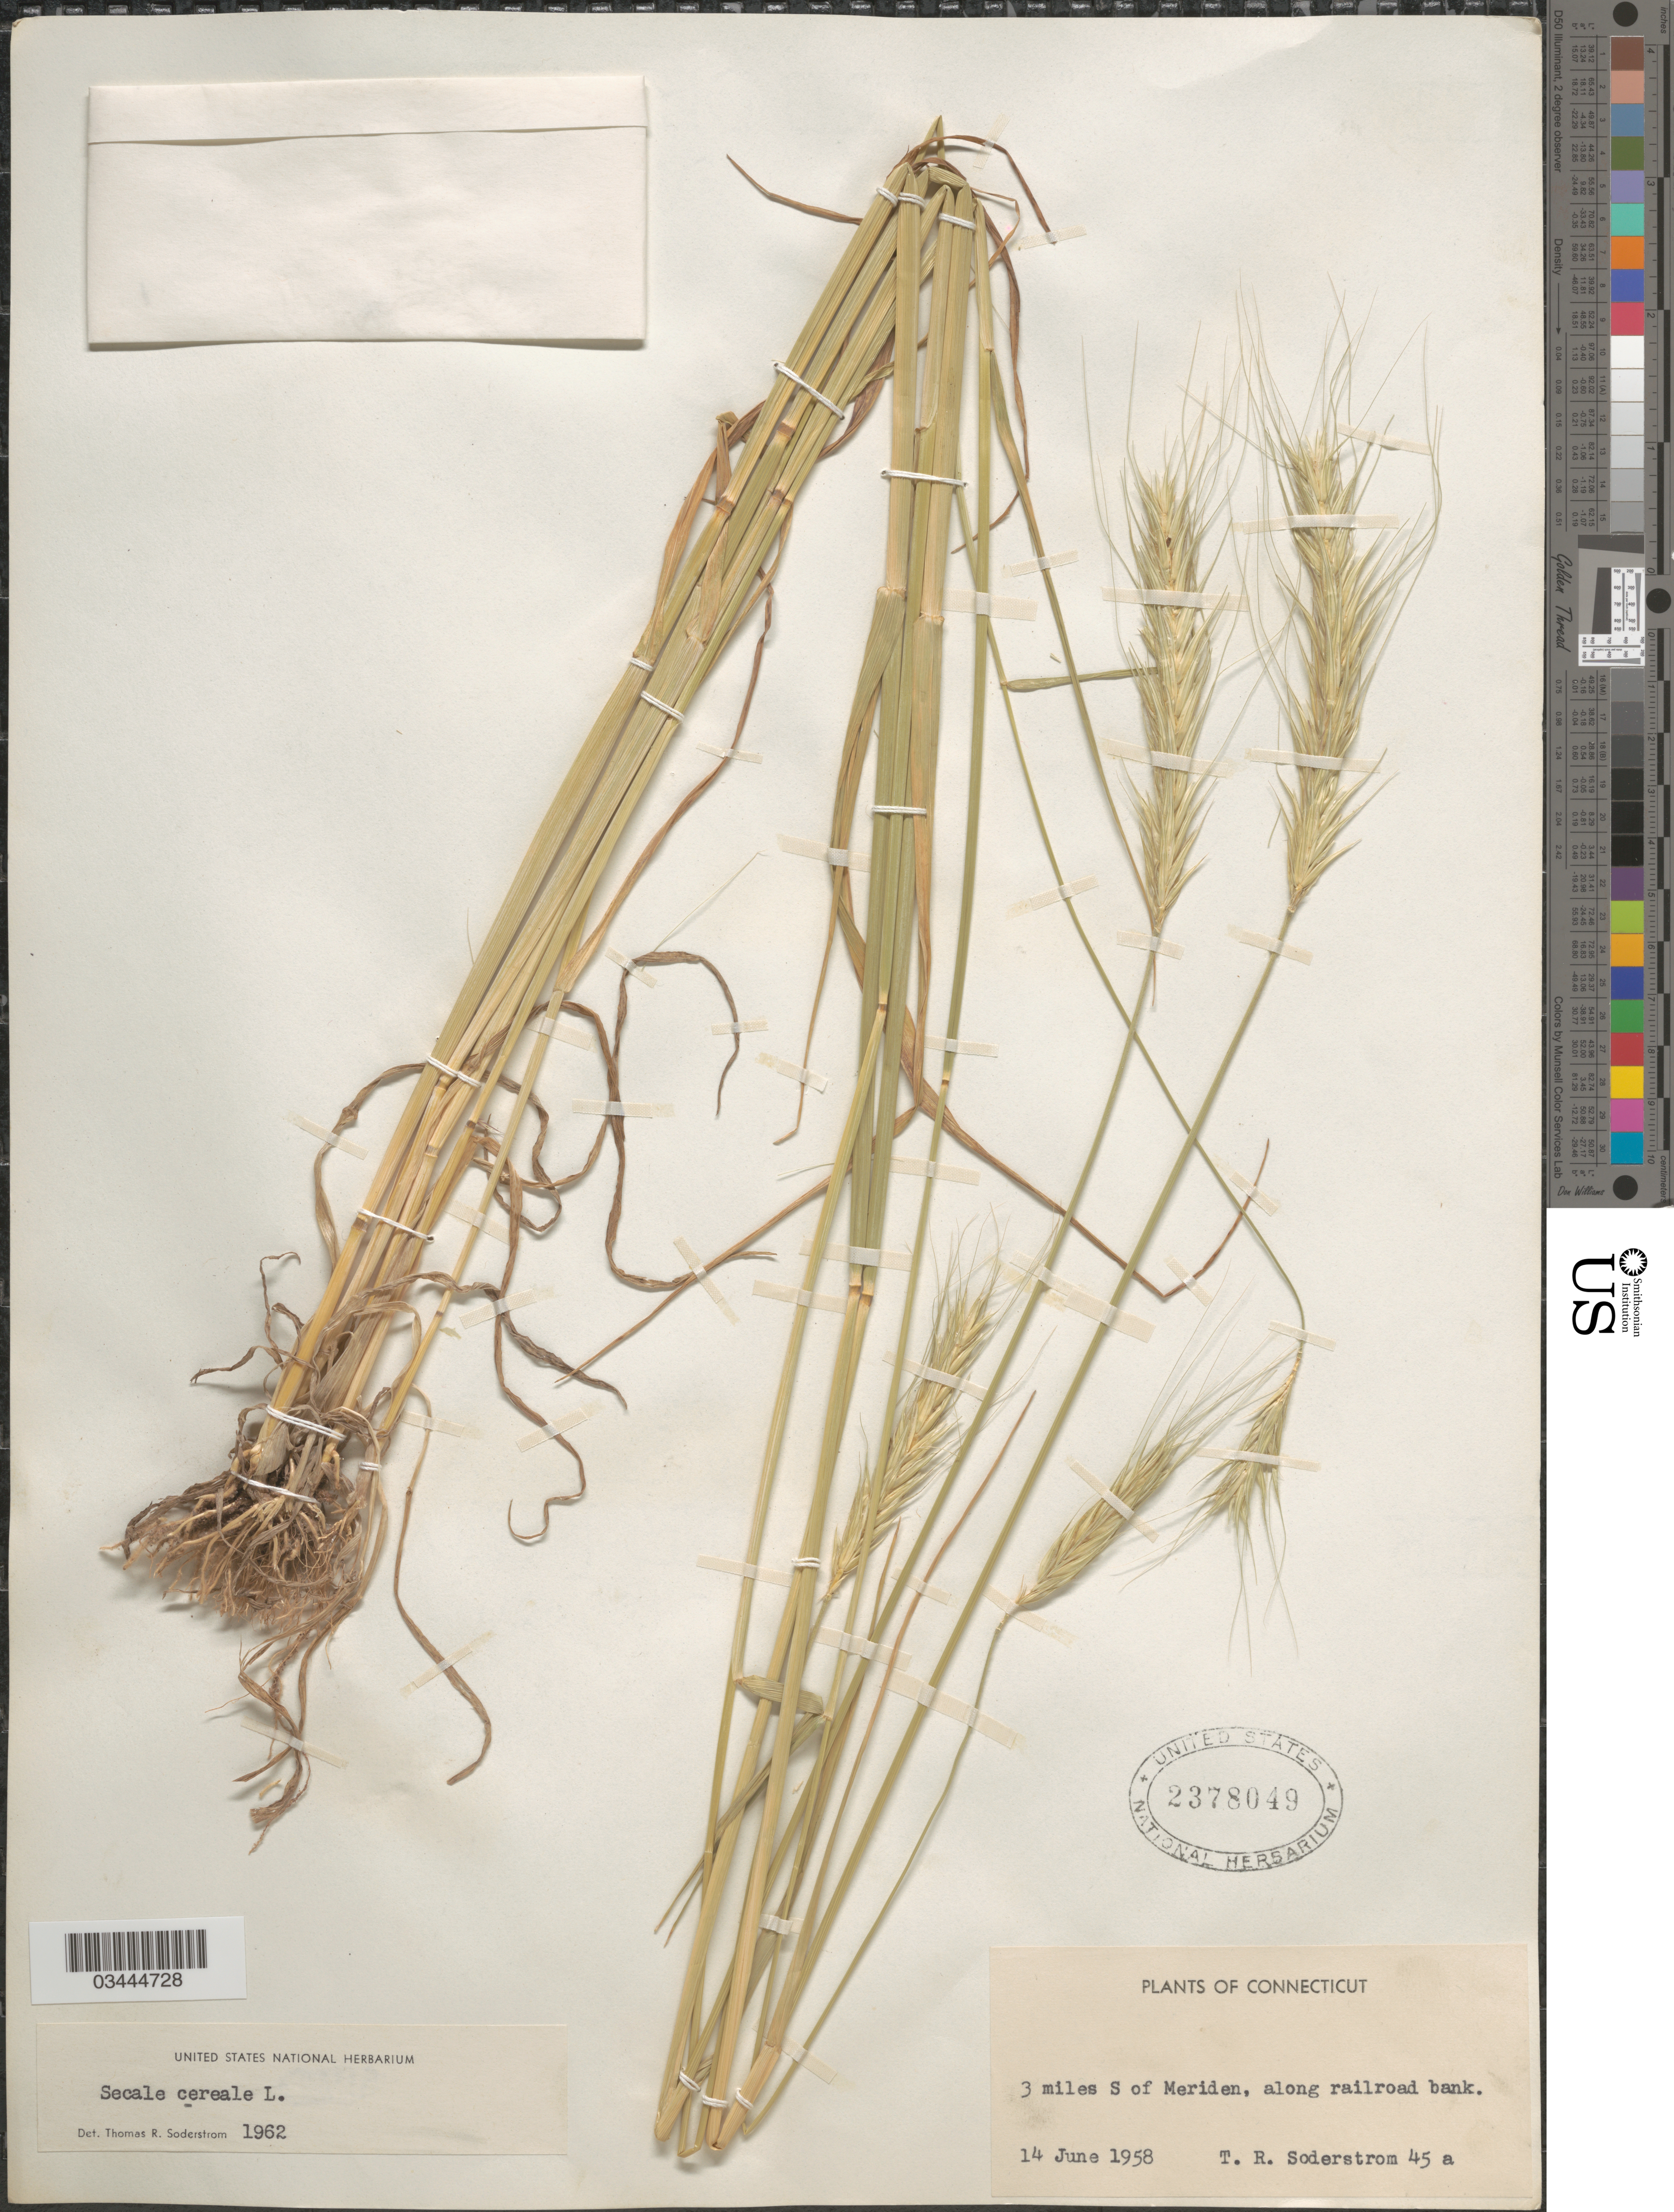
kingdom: Plantae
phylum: Tracheophyta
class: Liliopsida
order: Poales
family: Poaceae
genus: Secale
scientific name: Secale cereale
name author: L.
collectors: T. R. Soderstrom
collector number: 45a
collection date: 1958-06-14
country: United States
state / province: Connecticut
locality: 3 miles S of Meridan, along railroad bank.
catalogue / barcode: US 2378049